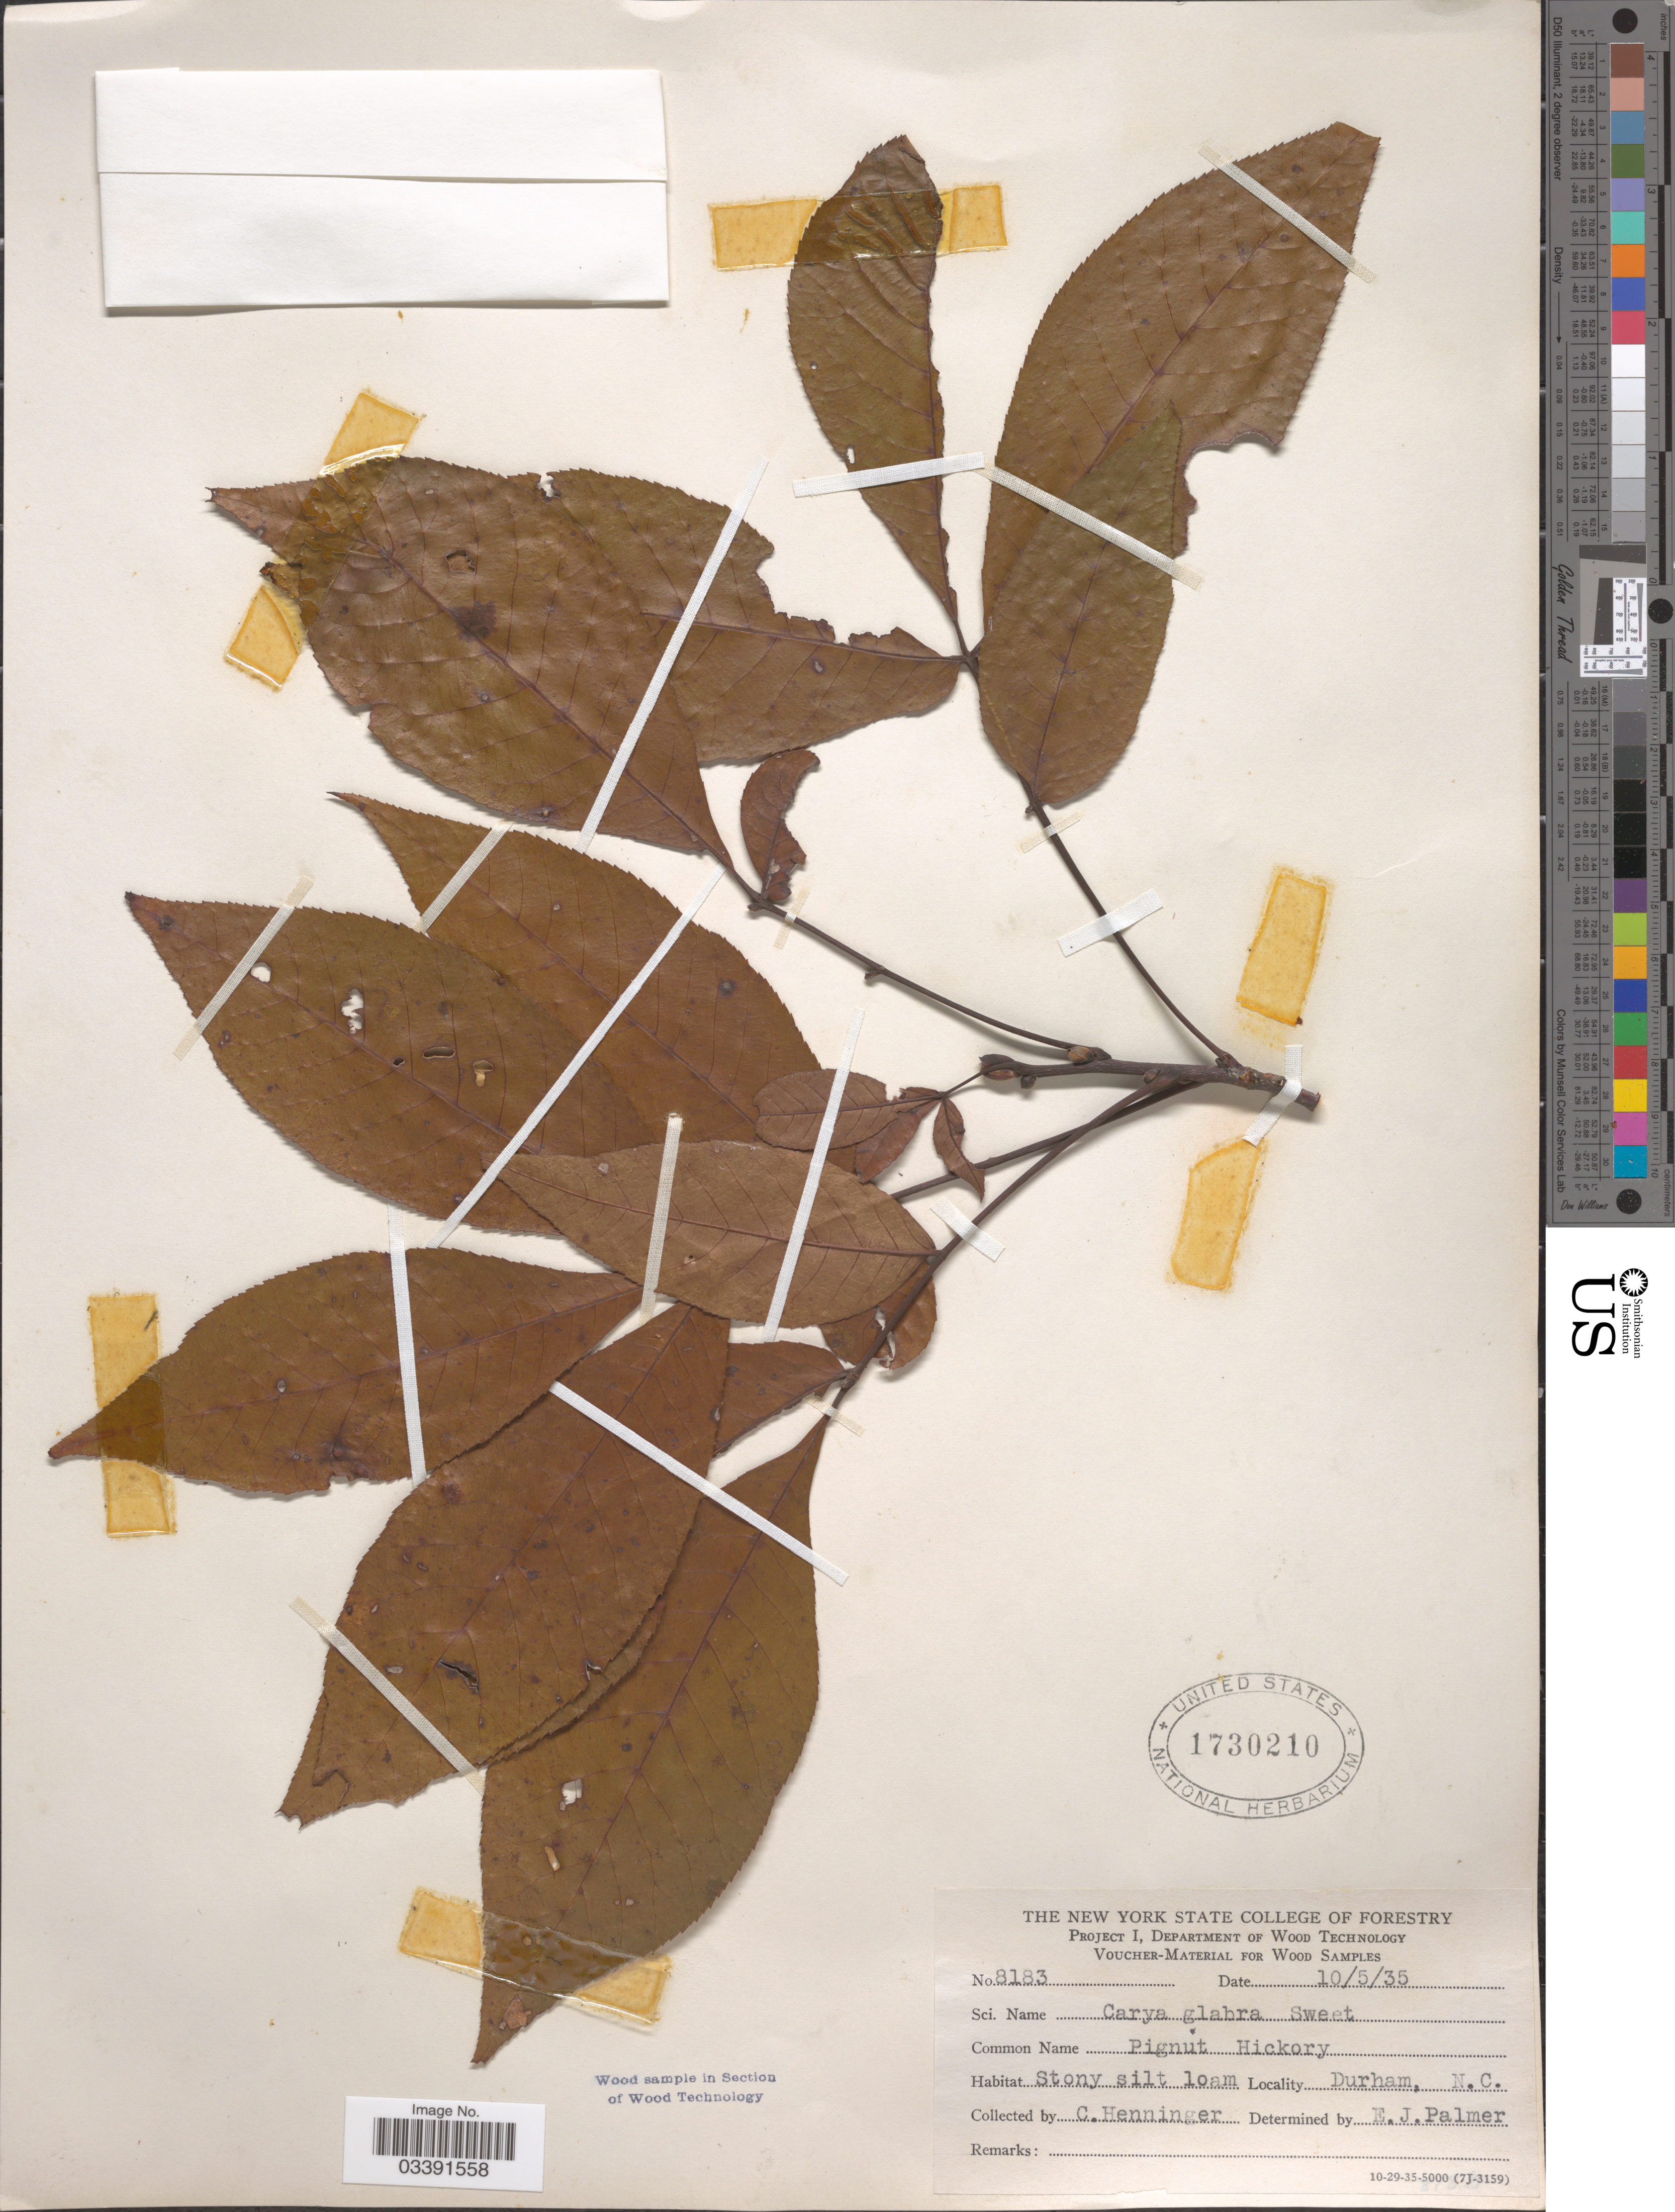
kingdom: Plantae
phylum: Tracheophyta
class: Magnoliopsida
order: Fagales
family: Juglandaceae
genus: Carya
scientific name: Carya glabra var. glabra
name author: (Mill.) Sweet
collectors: C. Henninger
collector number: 8183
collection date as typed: Transcribed d/m/y: 5/10/35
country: United States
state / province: North Carolina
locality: Durham.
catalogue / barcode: US 1730210